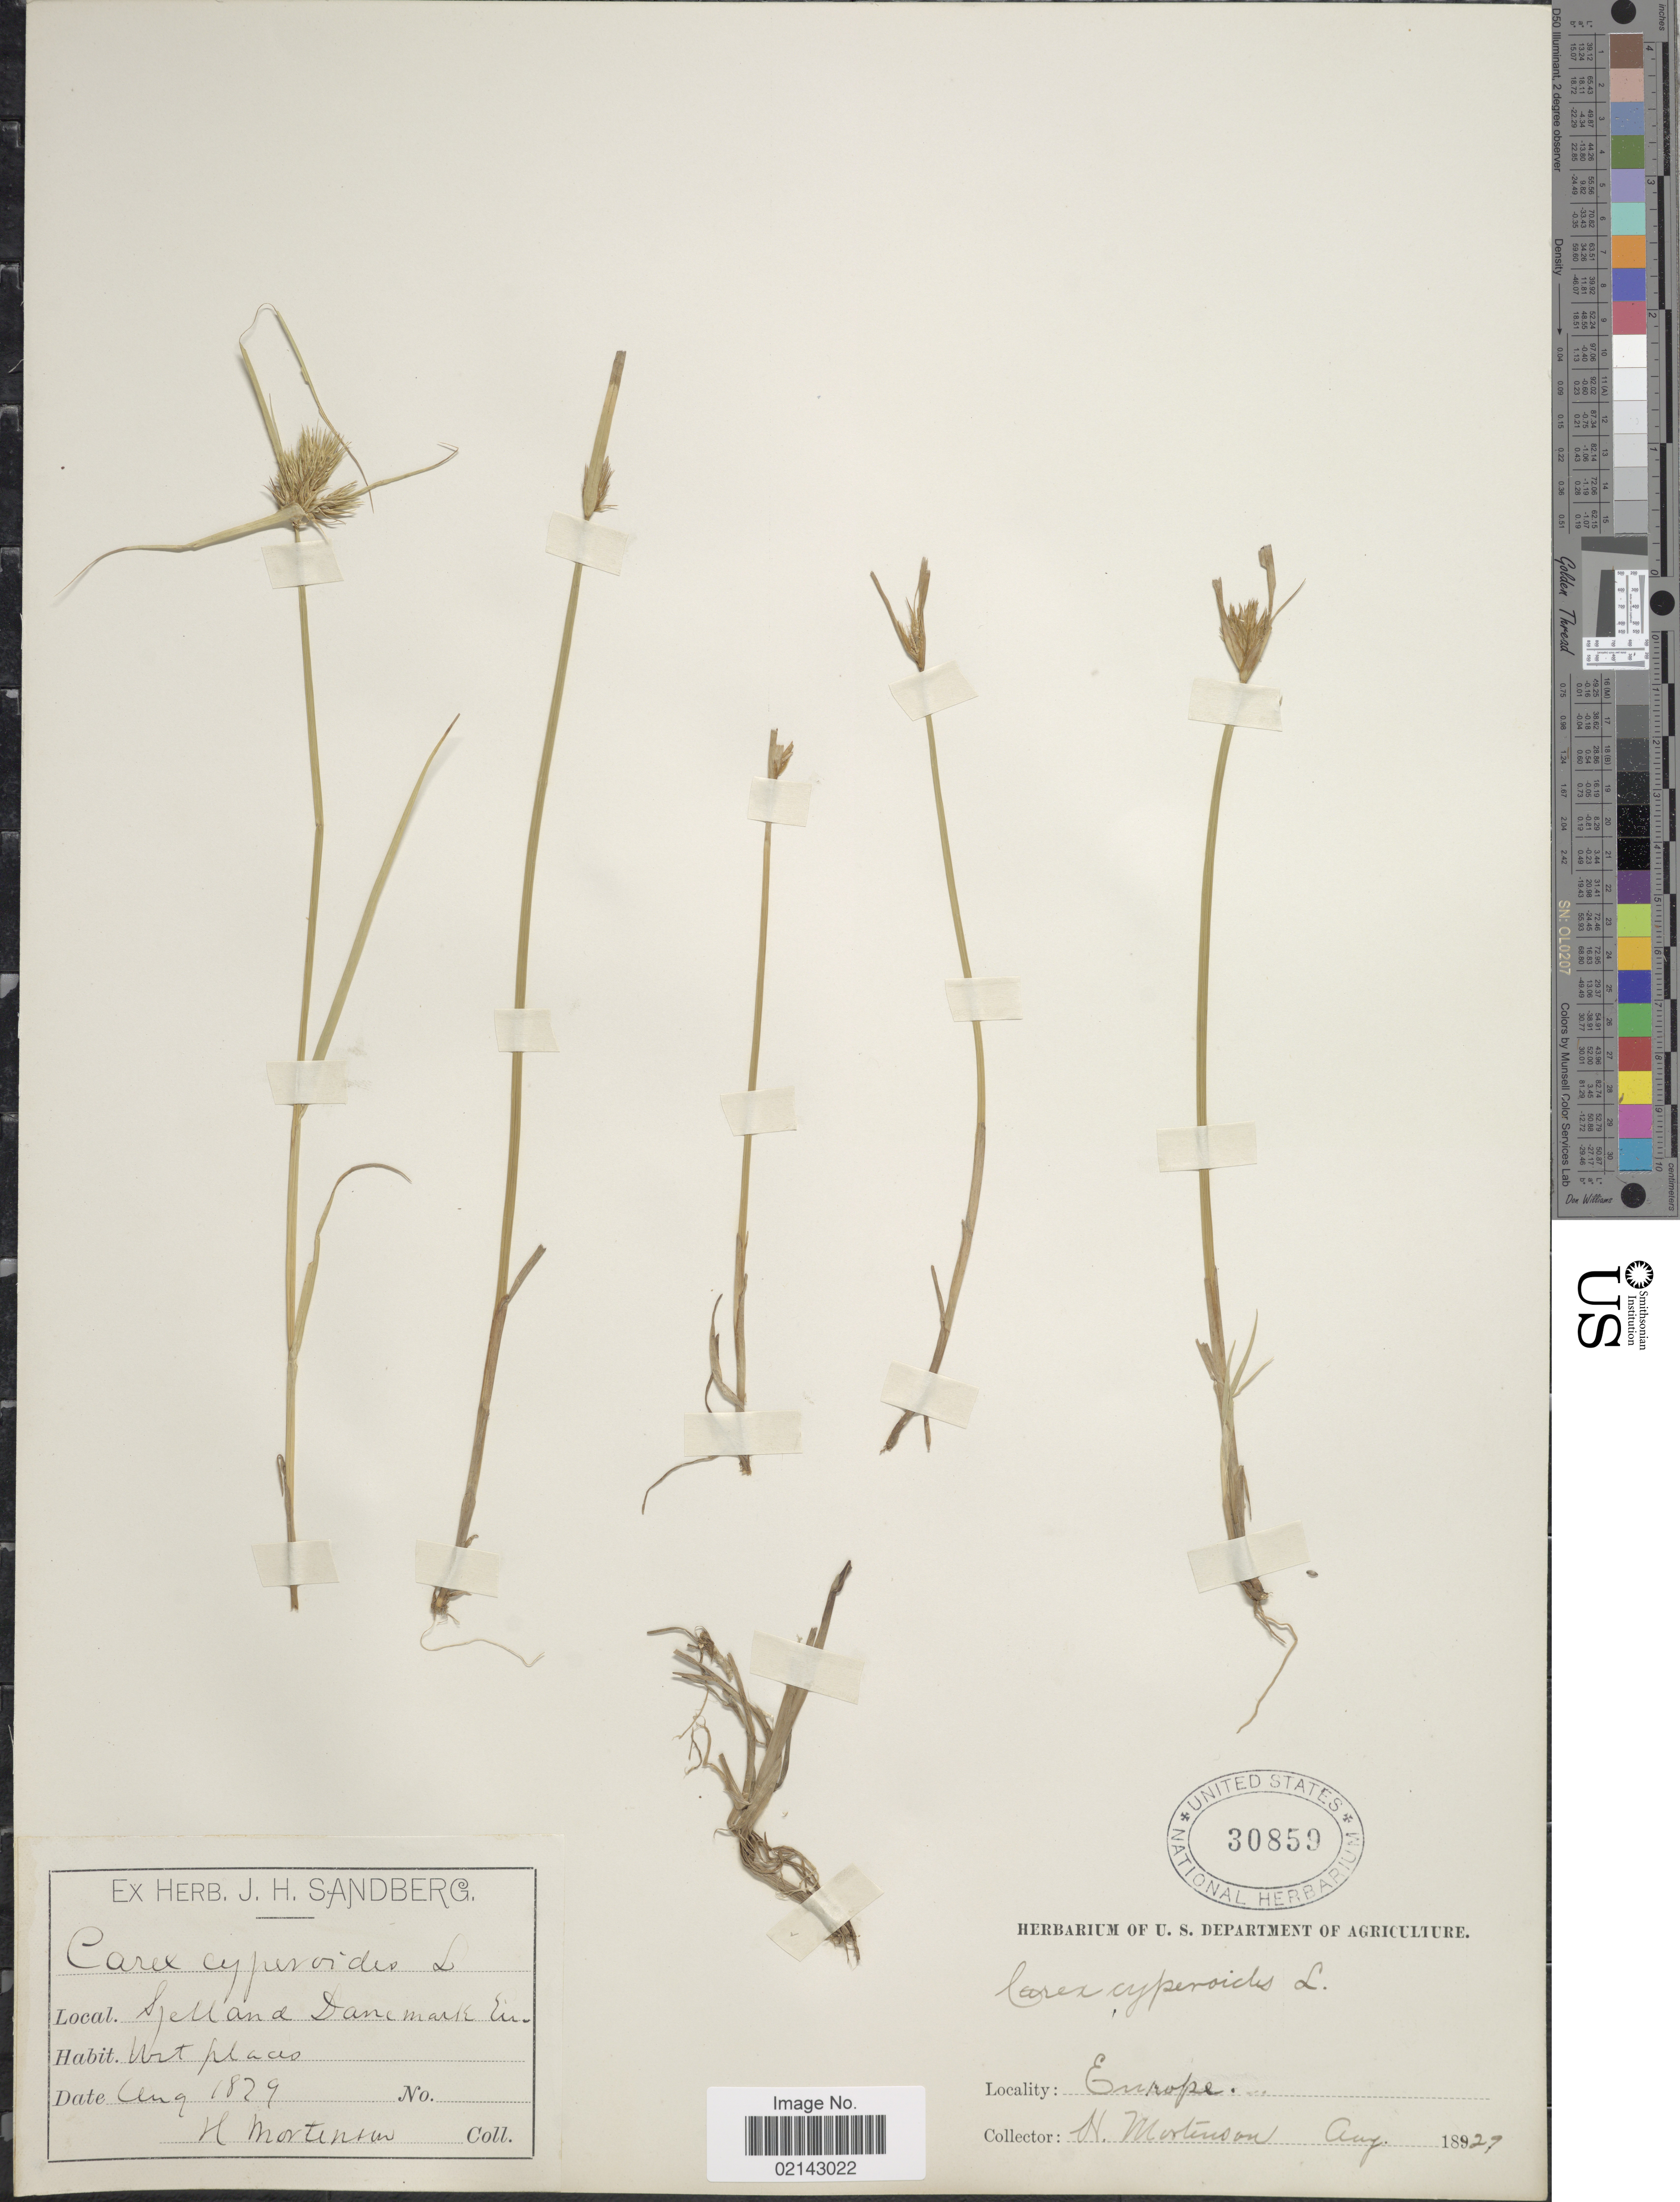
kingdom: Plantae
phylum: Tracheophyta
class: Liliopsida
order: Poales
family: Cyperaceae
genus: Carex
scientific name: Carex bohemica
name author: Schreb.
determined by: Strong, Mark T., (BOT), Smithsonian Institution - National Museum of Natural History (UNITED STATES)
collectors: H. Mortensen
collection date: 1829-08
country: Denmark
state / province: Sjæland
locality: Sjelland Danemark Eu.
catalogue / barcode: US 30859